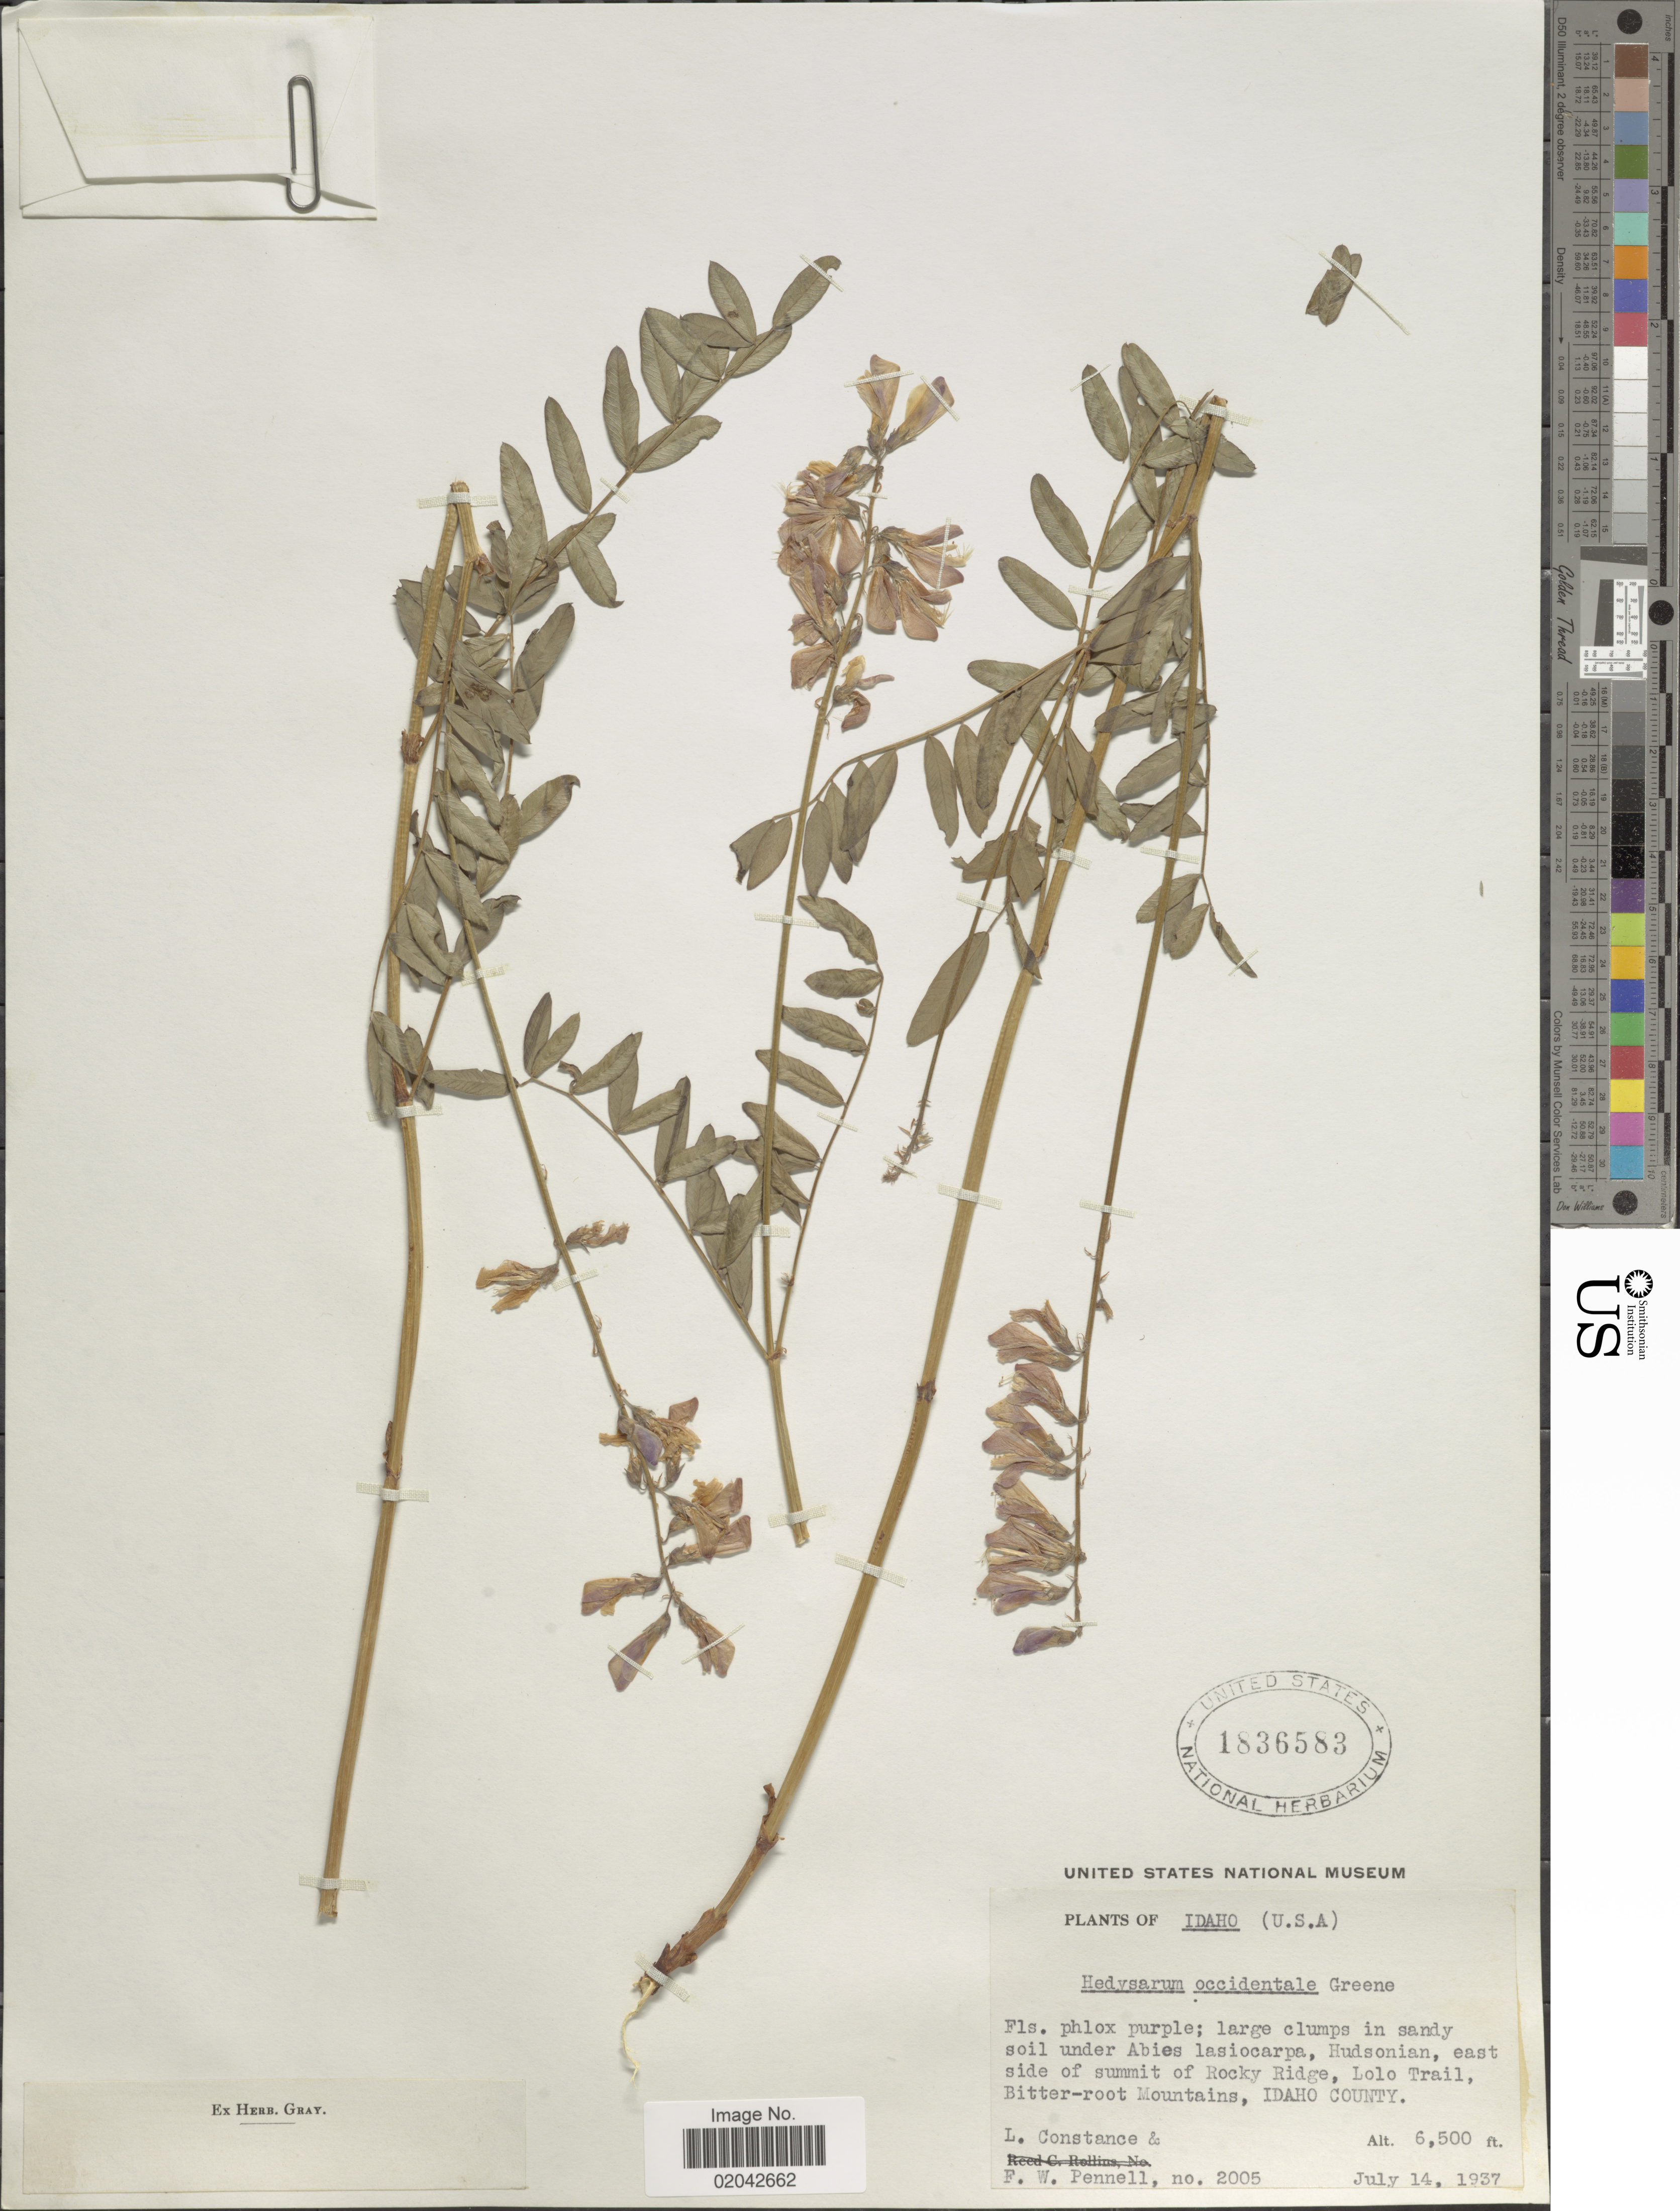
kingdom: Plantae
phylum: Tracheophyta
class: Magnoliopsida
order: Fabales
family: Fabaceae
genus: Hedysarum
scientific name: Hedysarum occidentale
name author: Greene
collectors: L. Constance & F. W. Pennell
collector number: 2005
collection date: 1937-07-14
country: United States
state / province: Idaho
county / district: Idaho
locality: Hudsonian, east side of summit of Rocky Ridge, Lolo Trail, Botter-root Mountains, Idaho County.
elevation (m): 1981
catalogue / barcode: US 1836583